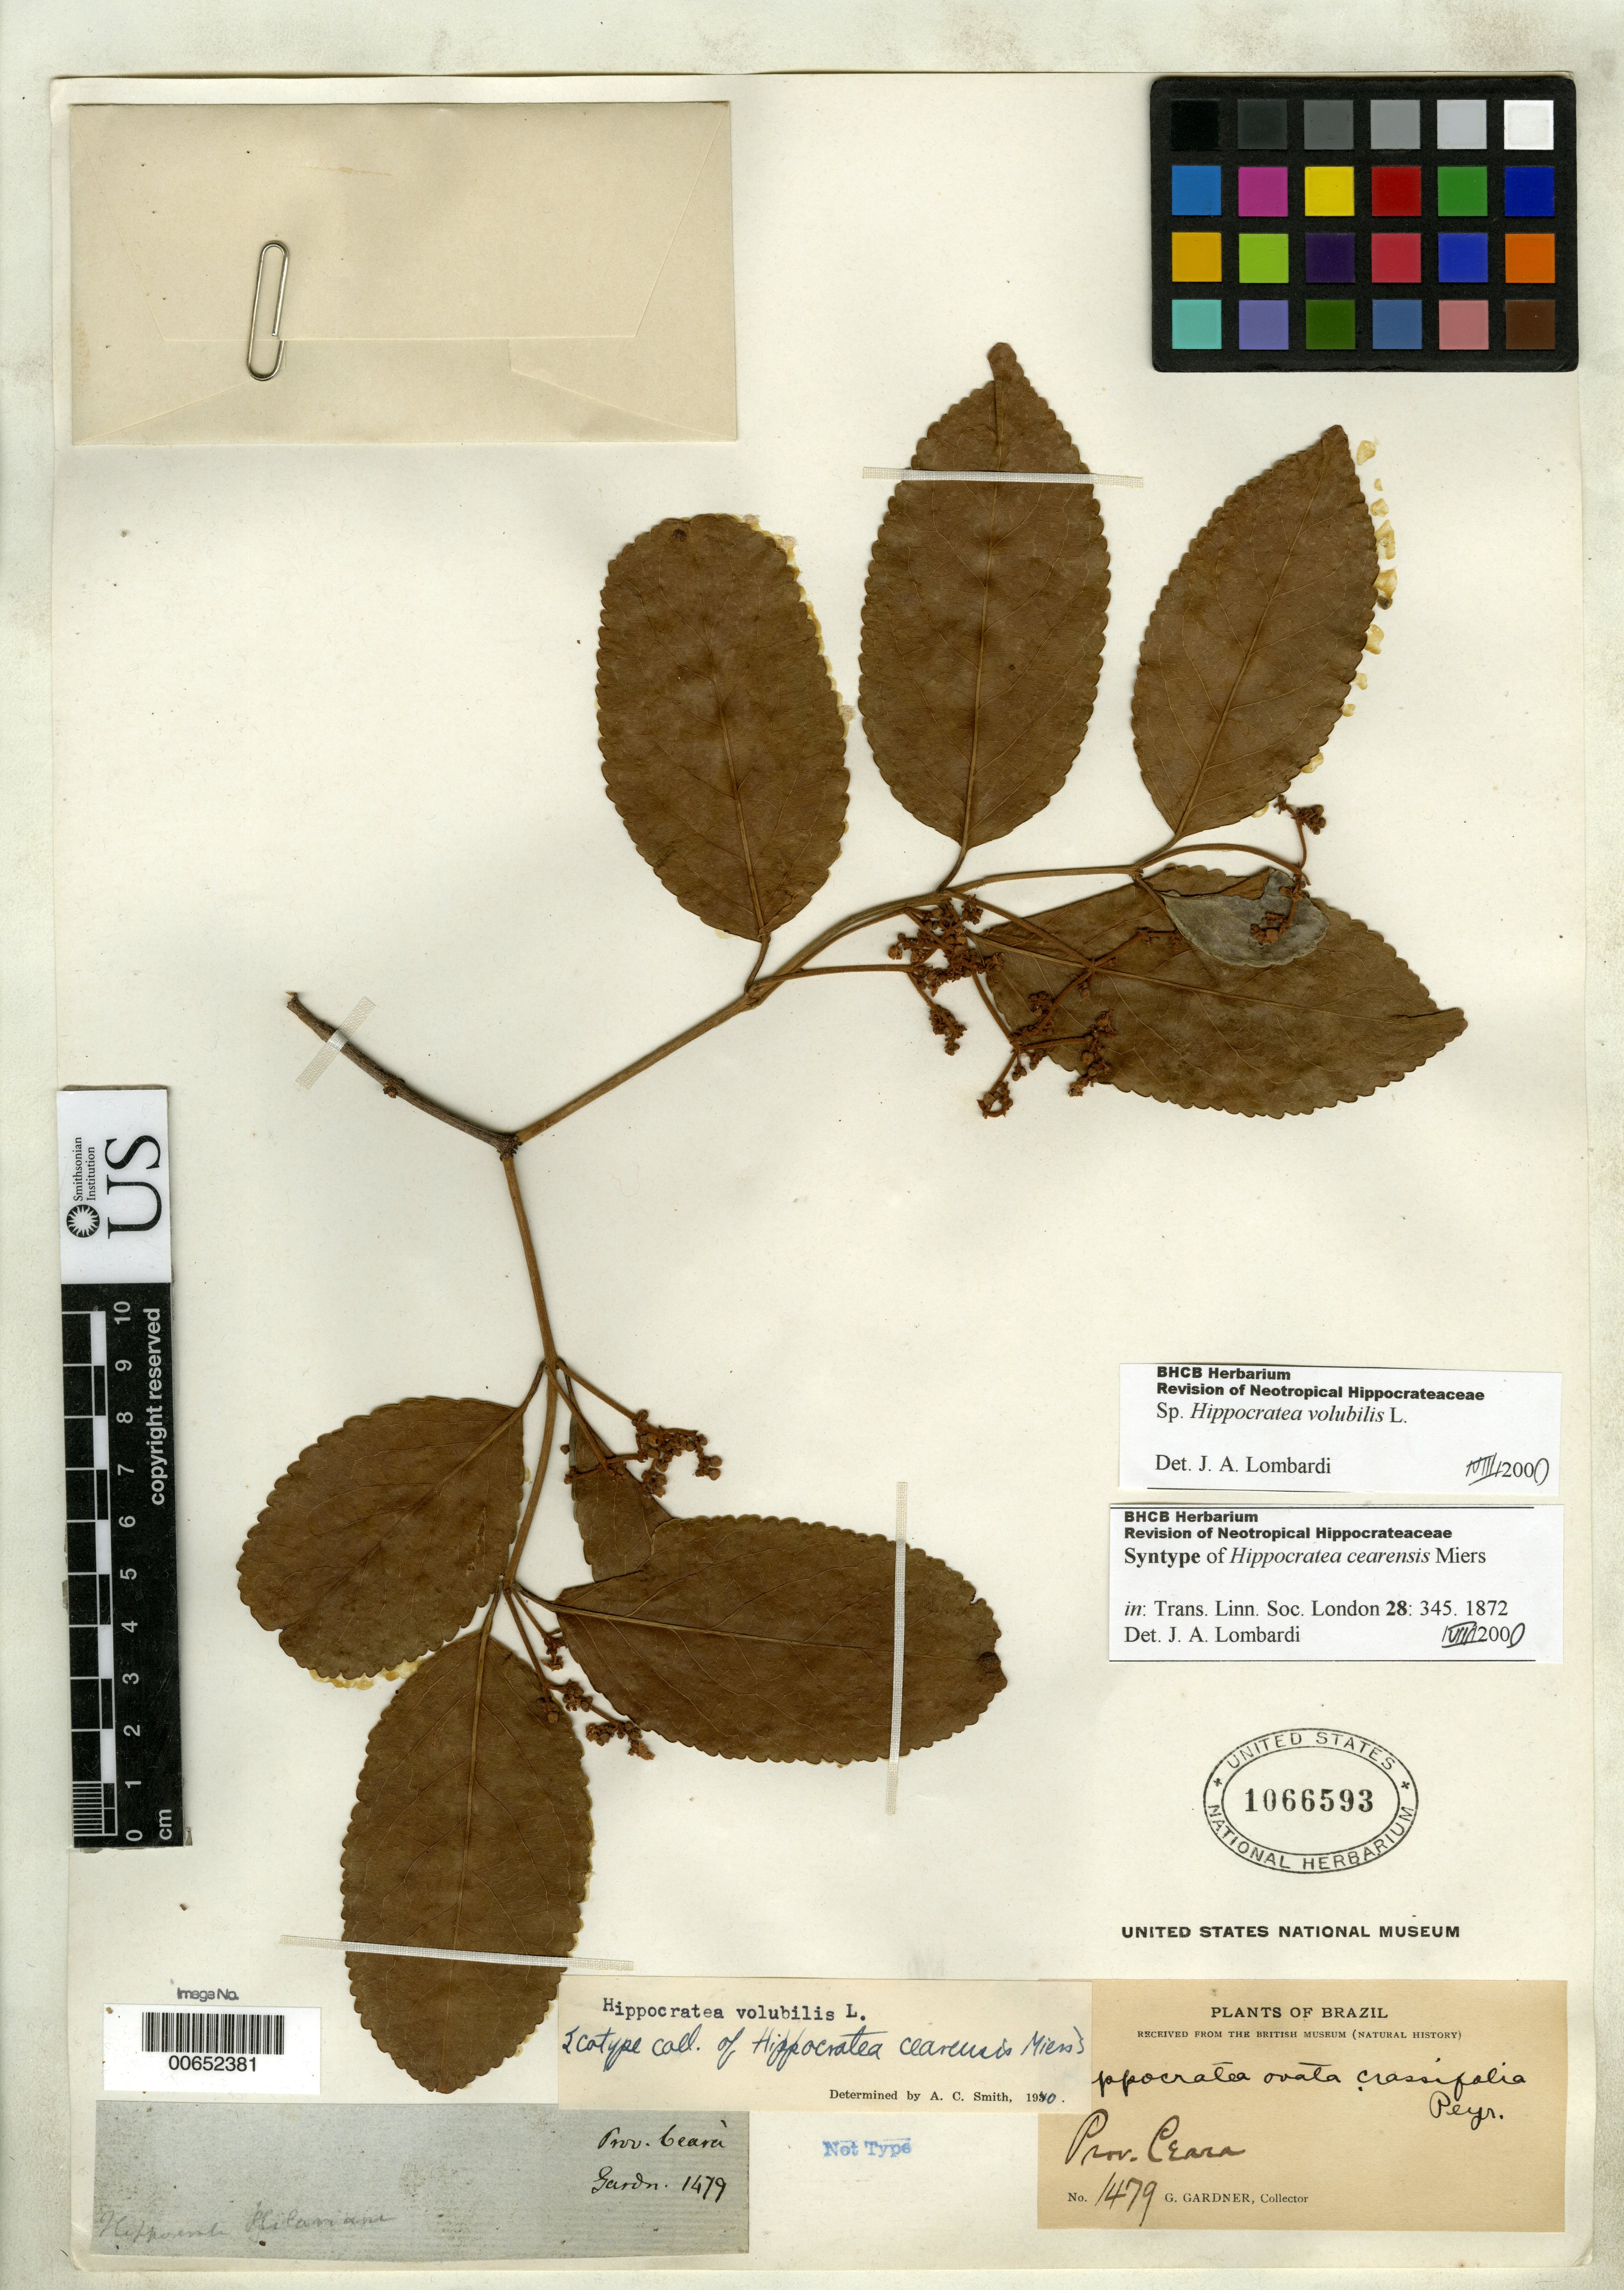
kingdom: Plantae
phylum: Tracheophyta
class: Magnoliopsida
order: Celastrales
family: Celastraceae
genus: Hippocratea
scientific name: Hippocratea cearensis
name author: Miers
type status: Syntype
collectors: G. Gardner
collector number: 1479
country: Brazil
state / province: Ceará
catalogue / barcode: US 1066593